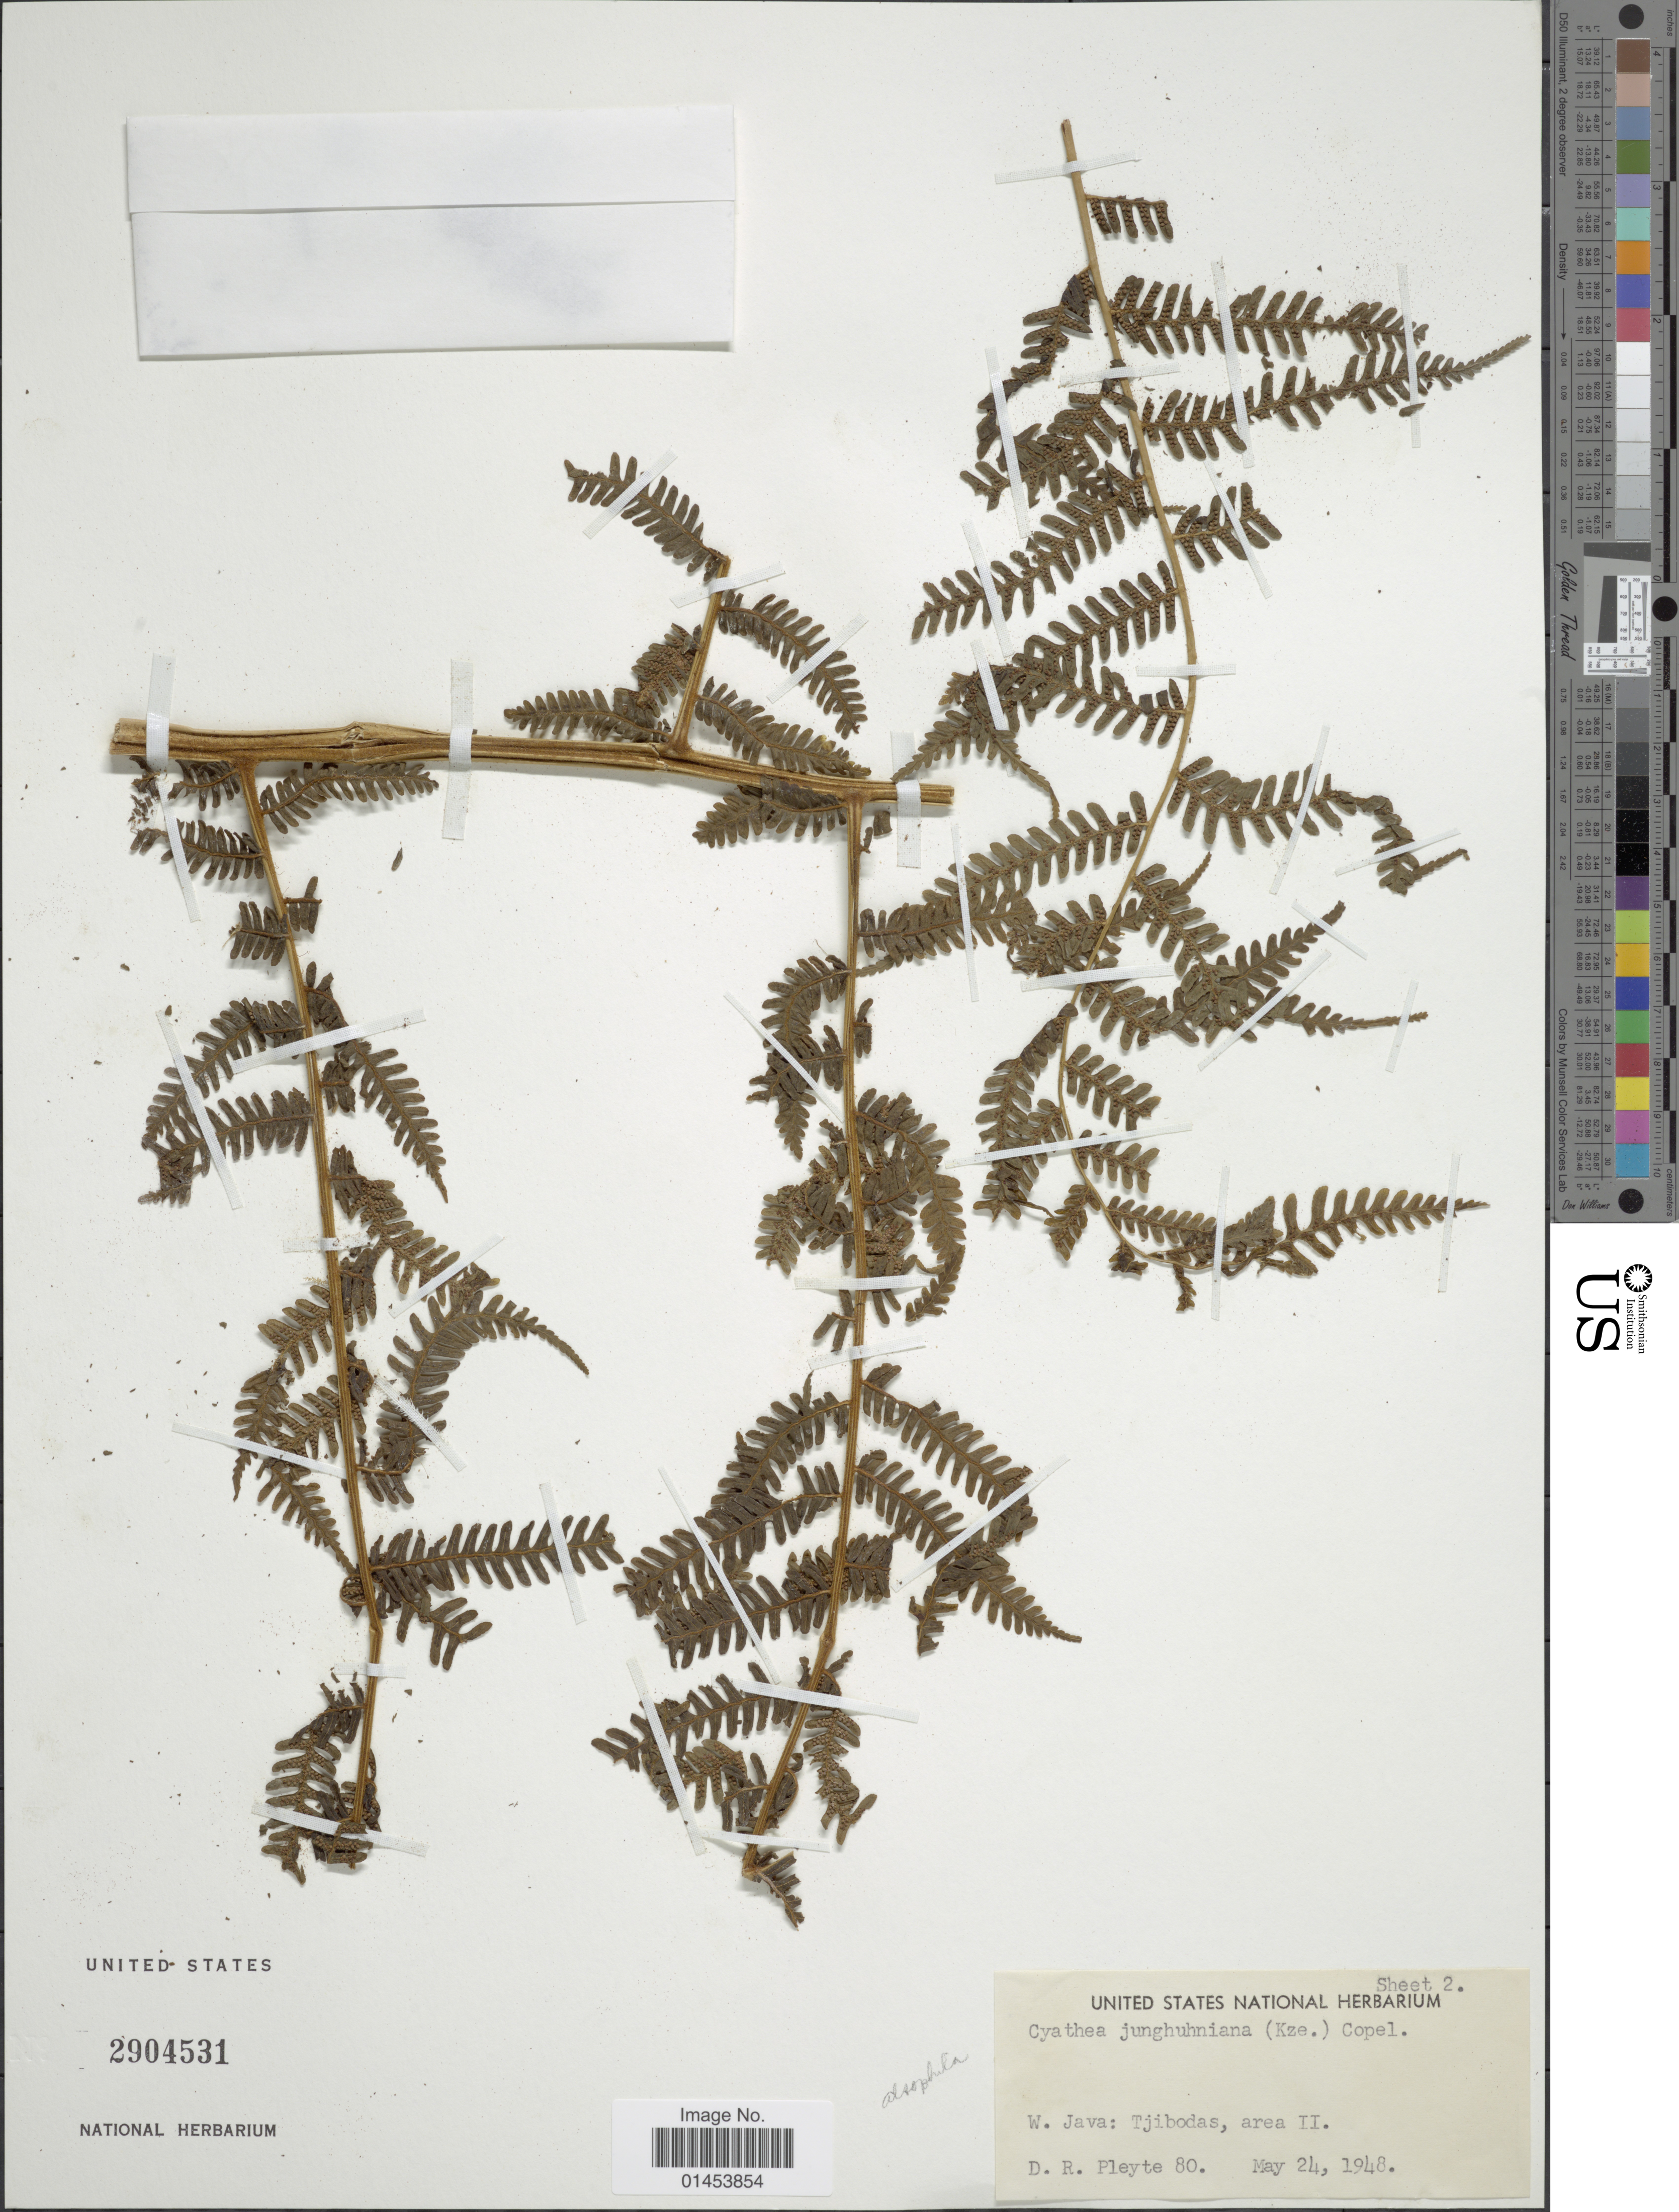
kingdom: Plantae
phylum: Tracheophyta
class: Polypodiopsida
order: Cyatheales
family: Cyatheaceae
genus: Cyathea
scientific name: Cyathea junghuhniana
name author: (Kunze) Copel.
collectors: D. Pleyte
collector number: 80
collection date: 1948-05-24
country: Indonesia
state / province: Java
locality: W. Java: Tjibodas, area II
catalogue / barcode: US 2904531